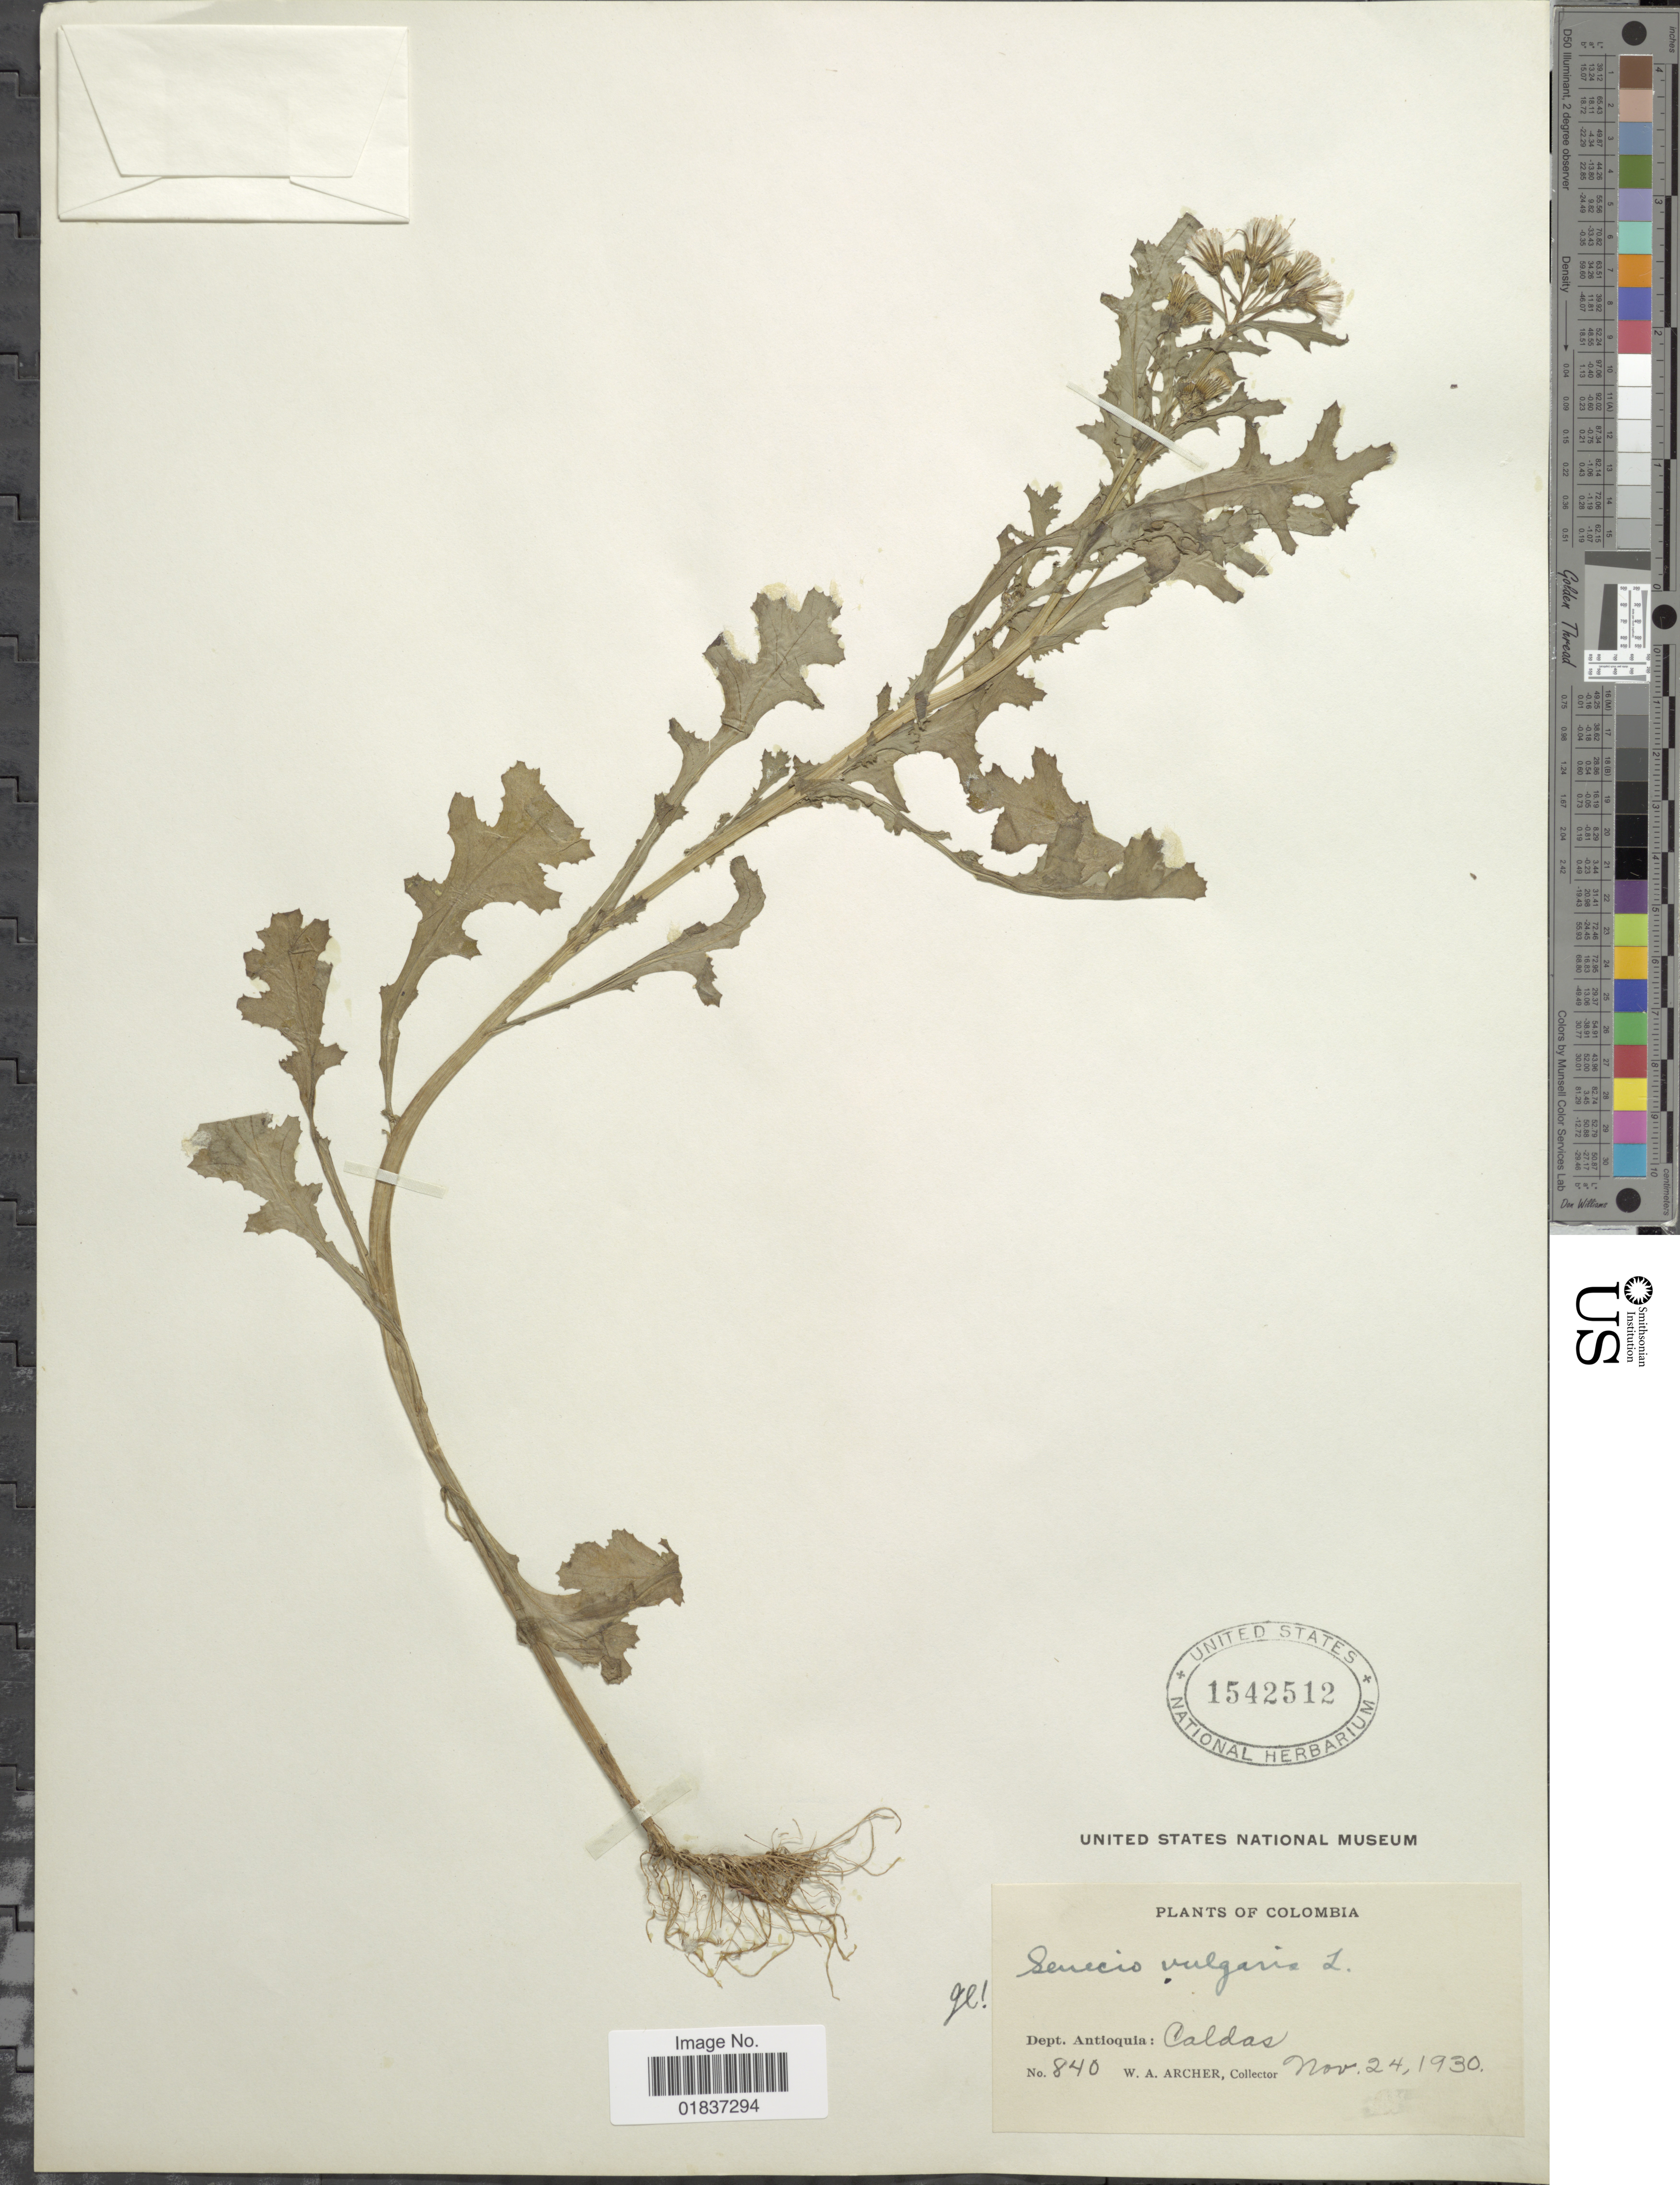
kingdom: Plantae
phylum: Tracheophyta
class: Magnoliopsida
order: Asterales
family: Asteraceae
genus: Senecio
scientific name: Senecio vulgaris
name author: L.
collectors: W. A. Archer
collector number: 840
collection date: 1930-11-24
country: Colombia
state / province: Antioquia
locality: Dept. Antioquia: Caldas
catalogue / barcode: US 1542512